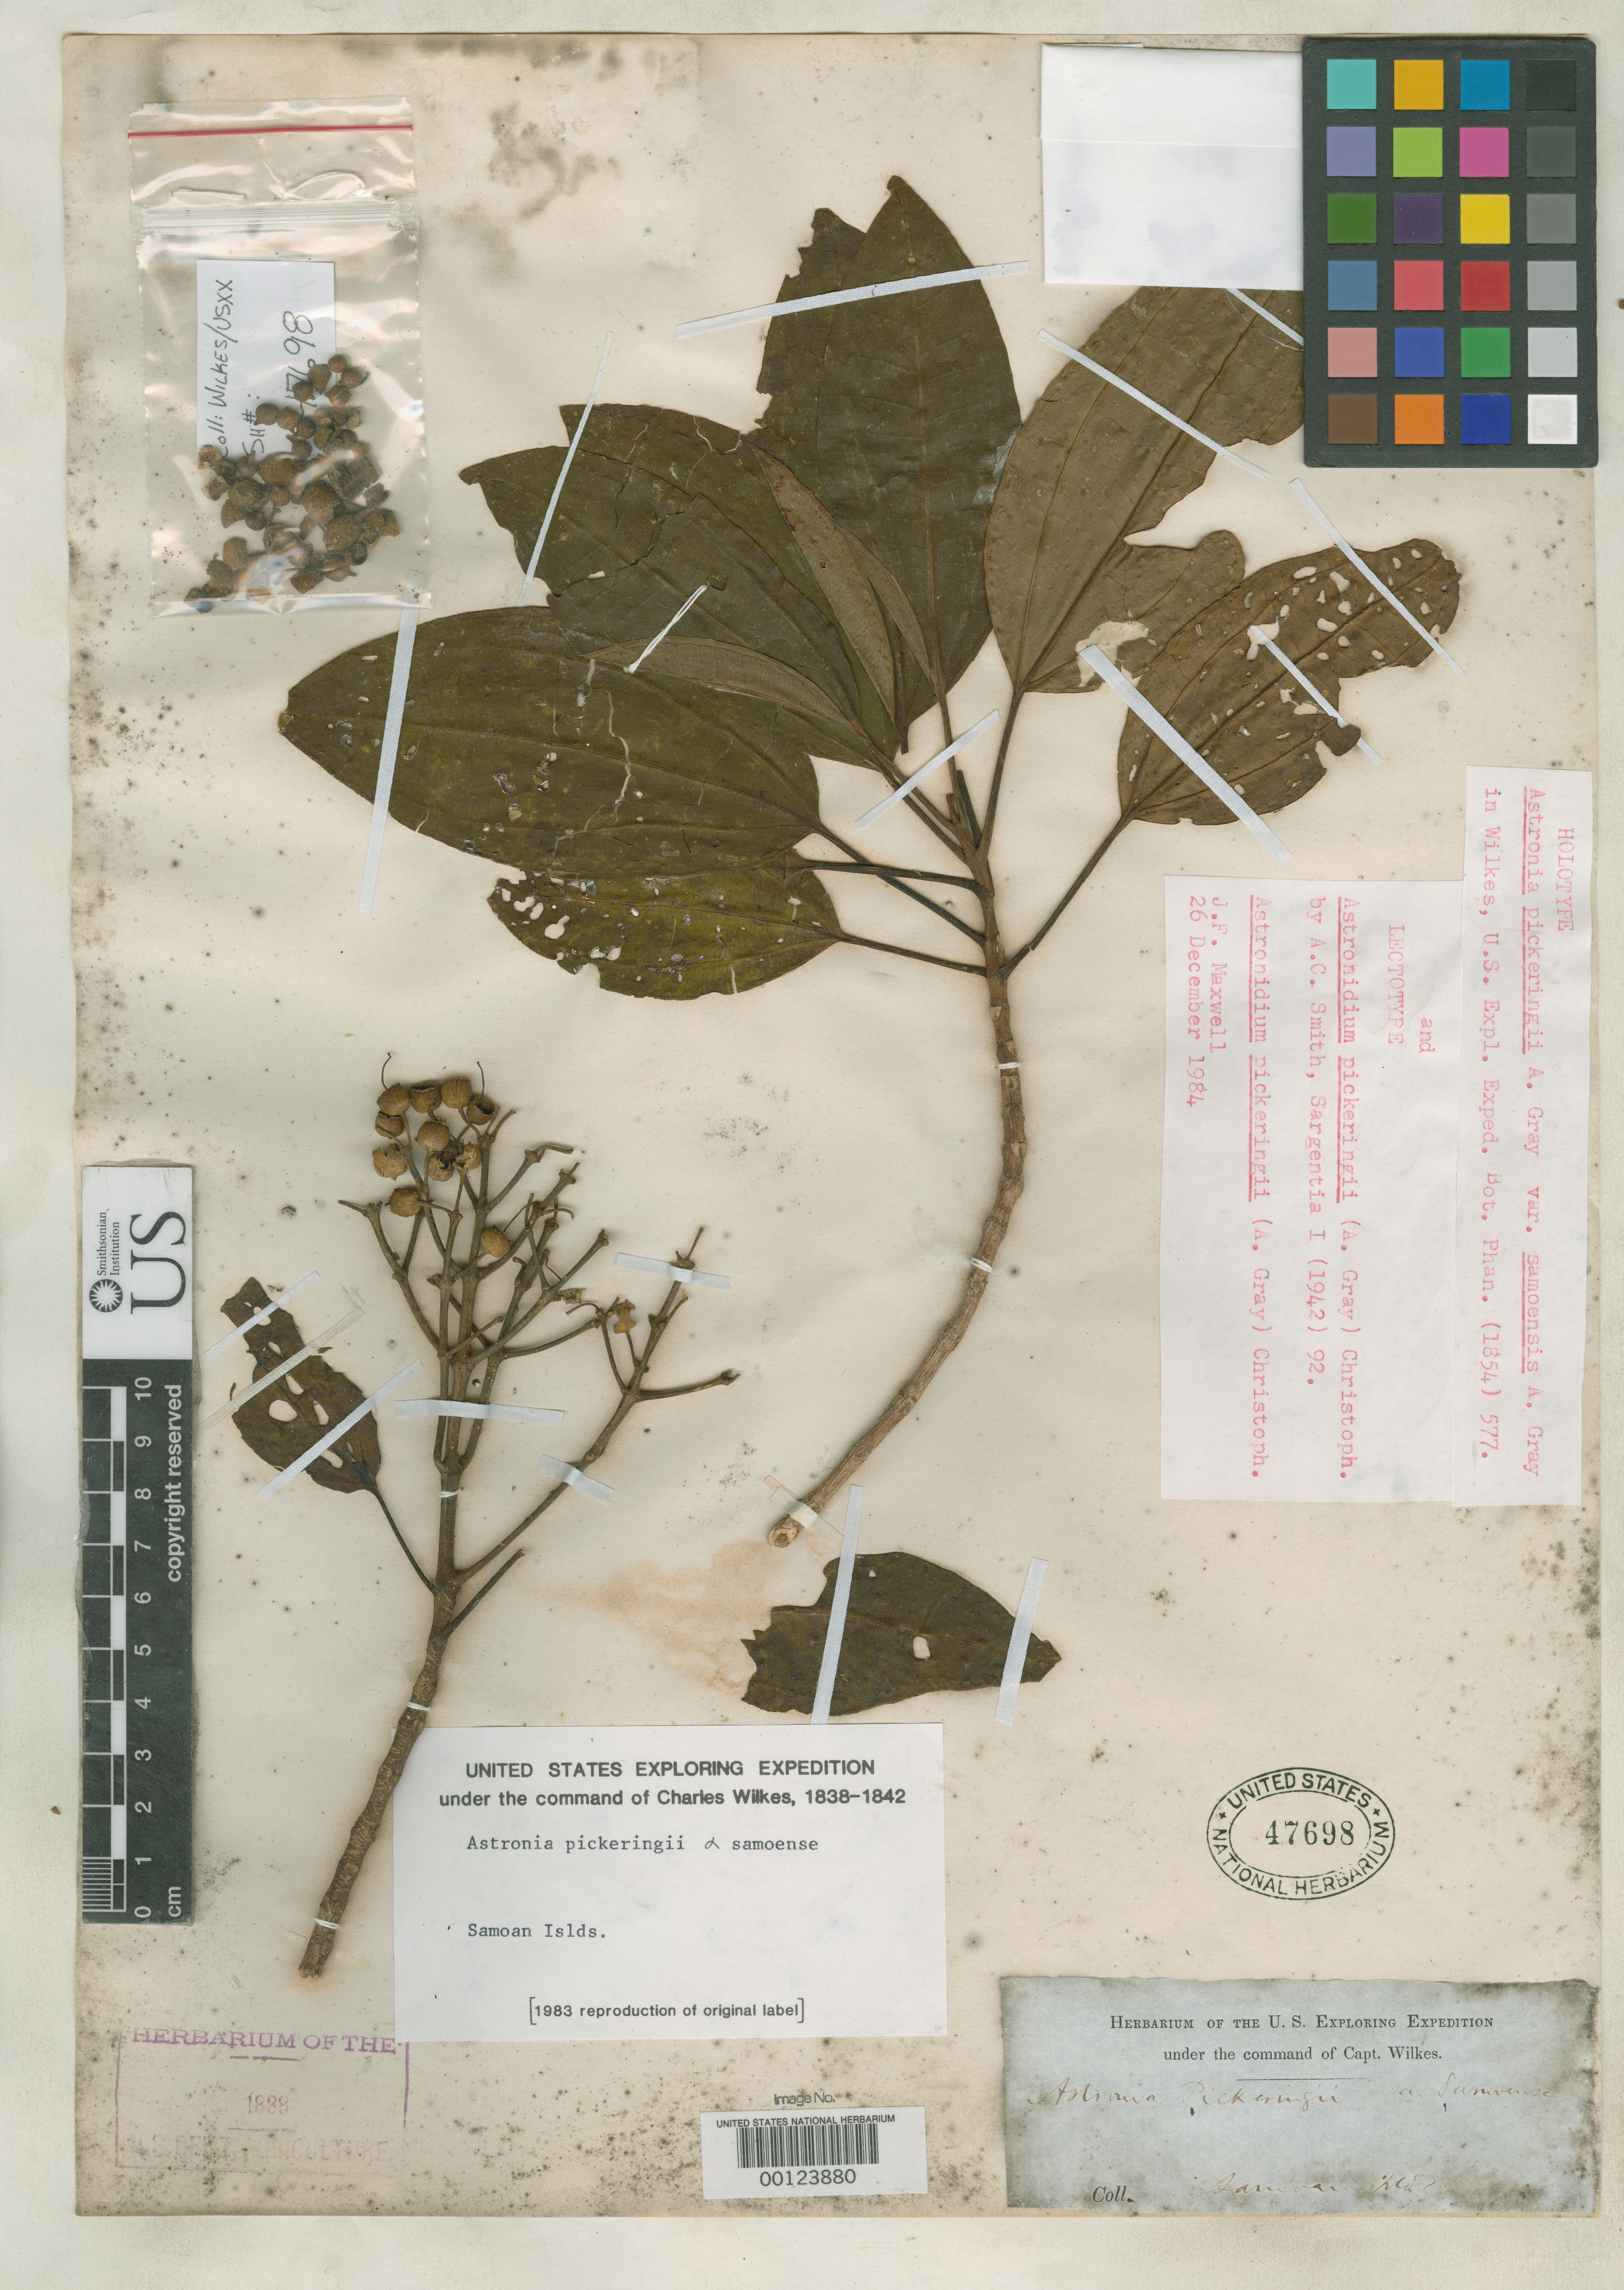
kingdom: Plantae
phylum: Tracheophyta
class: Magnoliopsida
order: Myrtales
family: Melastomataceae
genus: Astronia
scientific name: Astronia pickeringii var. samoensis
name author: A. Gray in Wilkes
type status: Holotype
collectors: Wilkes Explor. Exped.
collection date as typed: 1838 to -- --- 1842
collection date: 1838/1842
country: American Samoa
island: Tutua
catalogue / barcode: US 47698